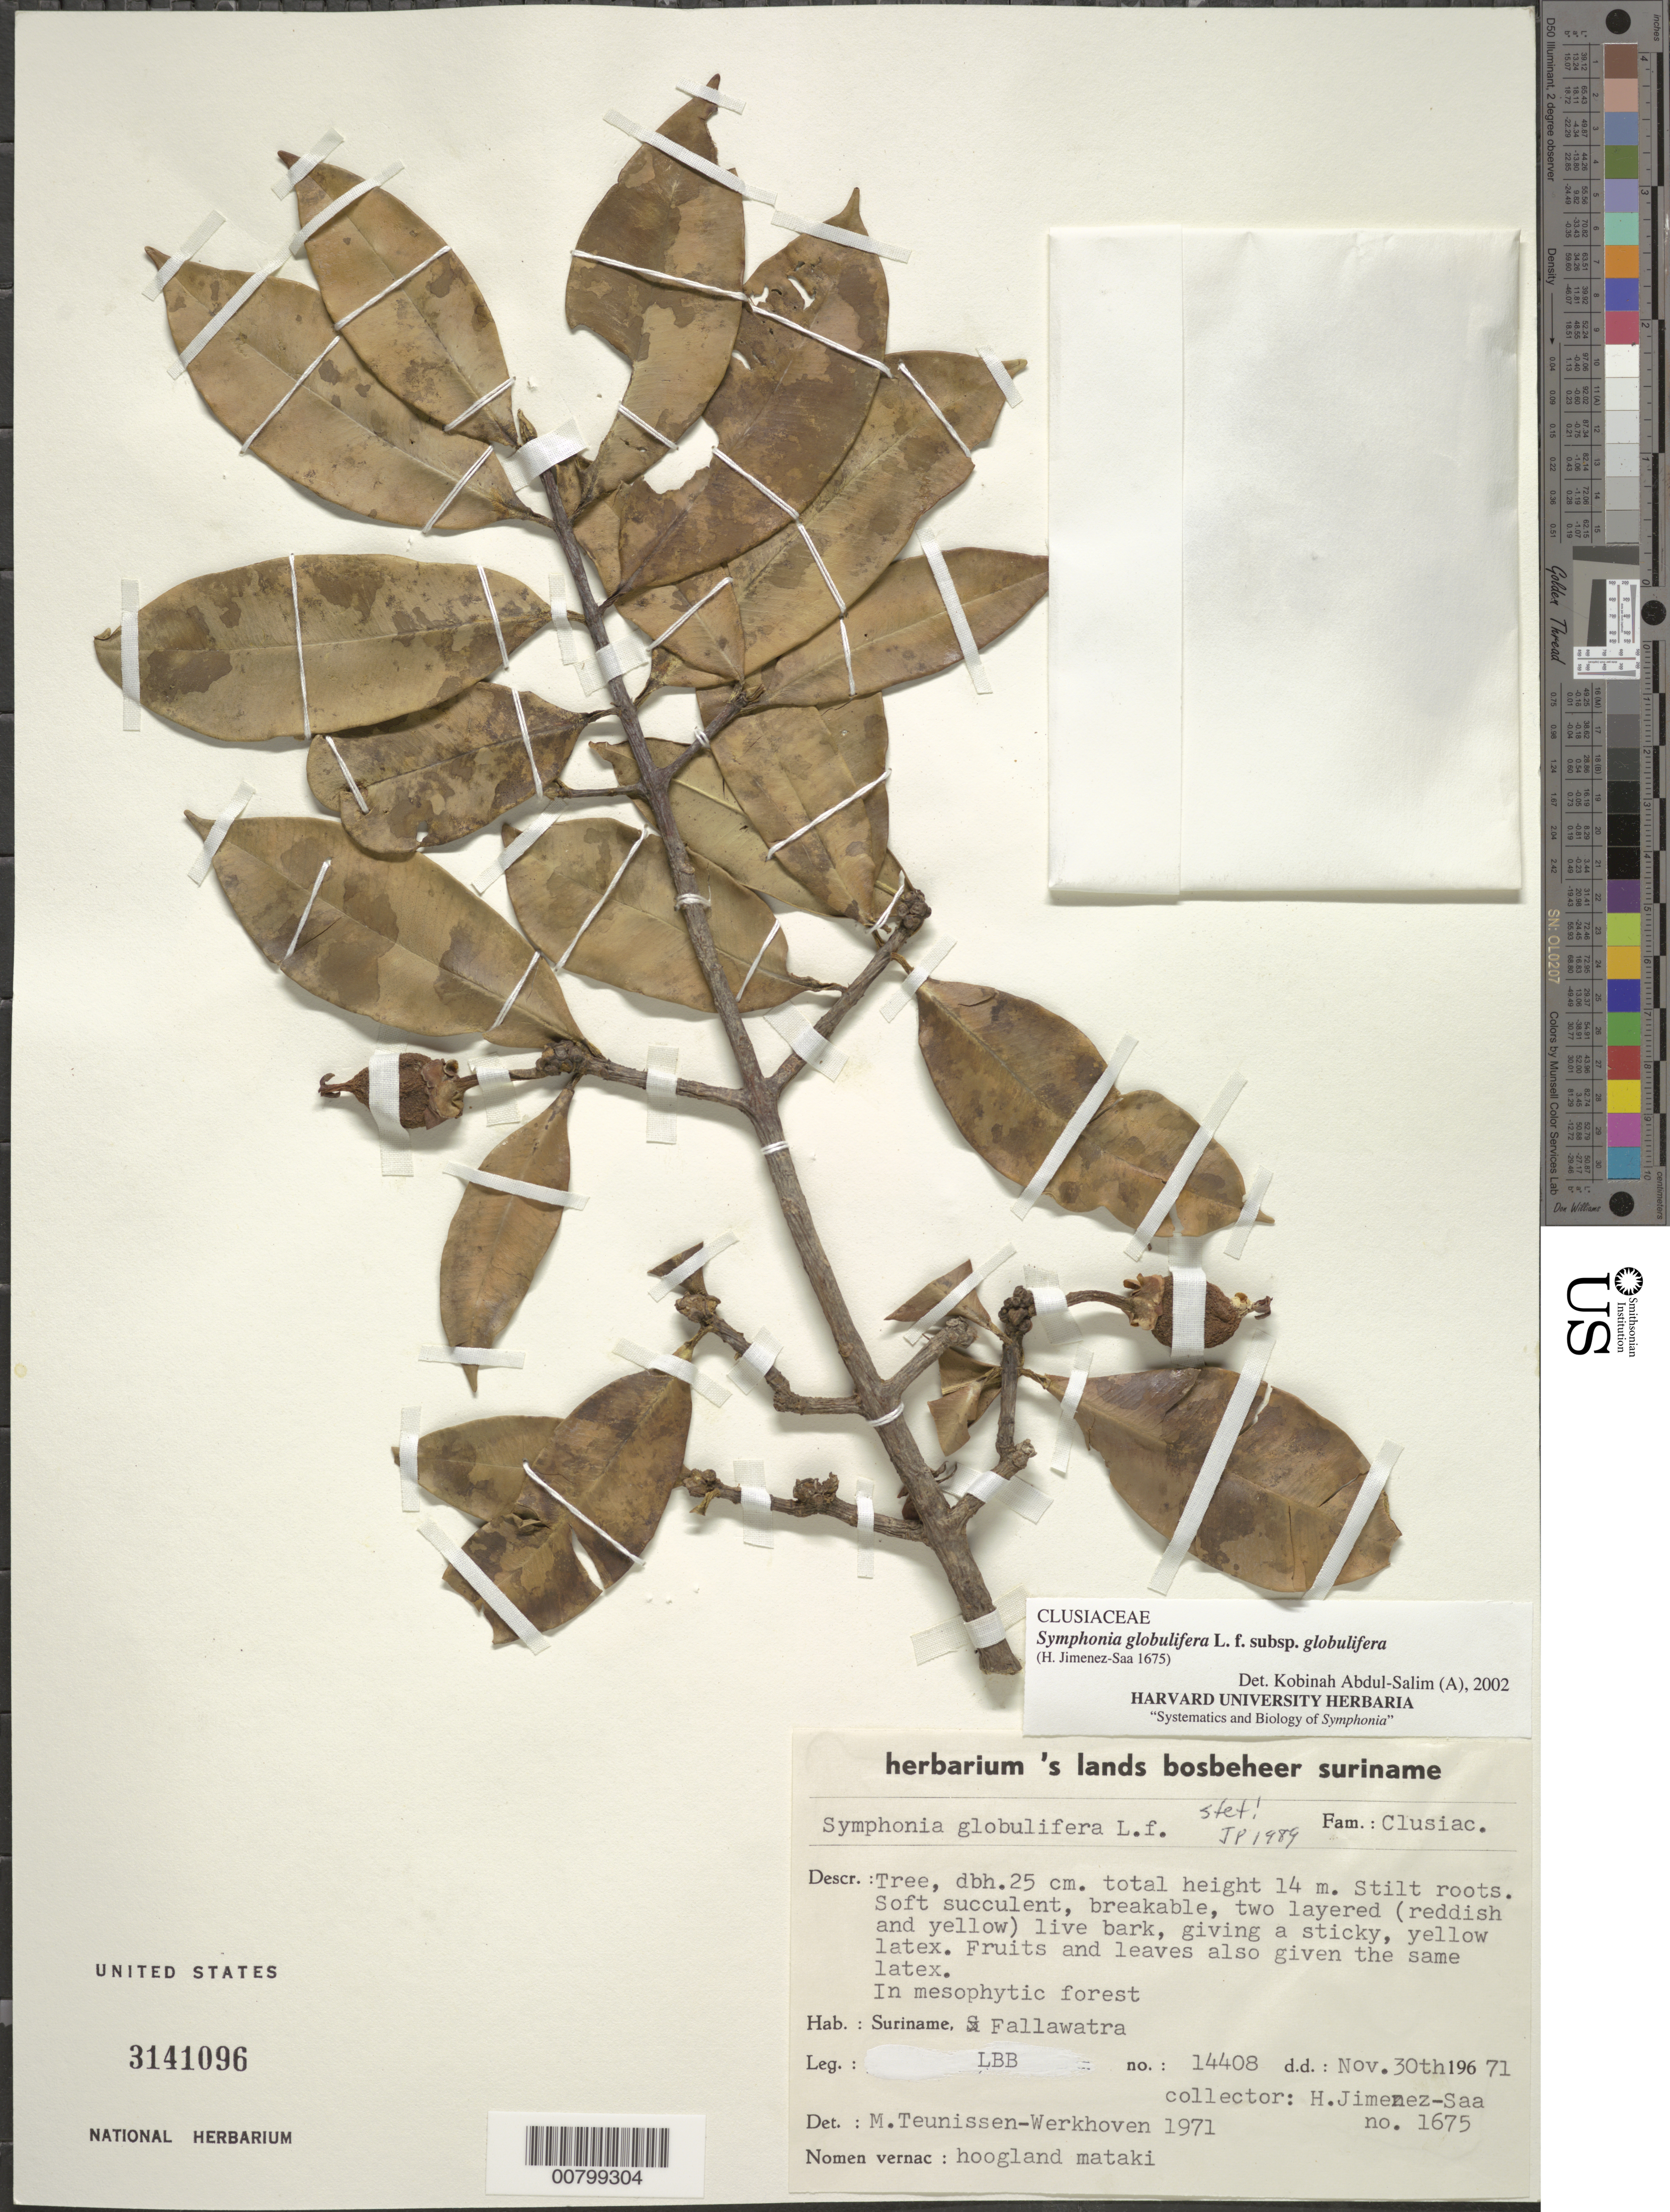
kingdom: Plantae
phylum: Tracheophyta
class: Magnoliopsida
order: Malpighiales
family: Clusiaceae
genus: Symphonia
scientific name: Symphonia globulifera subsp. globulifera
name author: L. f.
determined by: Abdul-Salim, K.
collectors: H. Jiménez-Saa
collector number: LBB 14408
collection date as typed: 30-Nov-71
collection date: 1971-11-30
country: Suriname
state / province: Nickerie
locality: Fallawatra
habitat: Mesophytic forest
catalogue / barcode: US 3141096